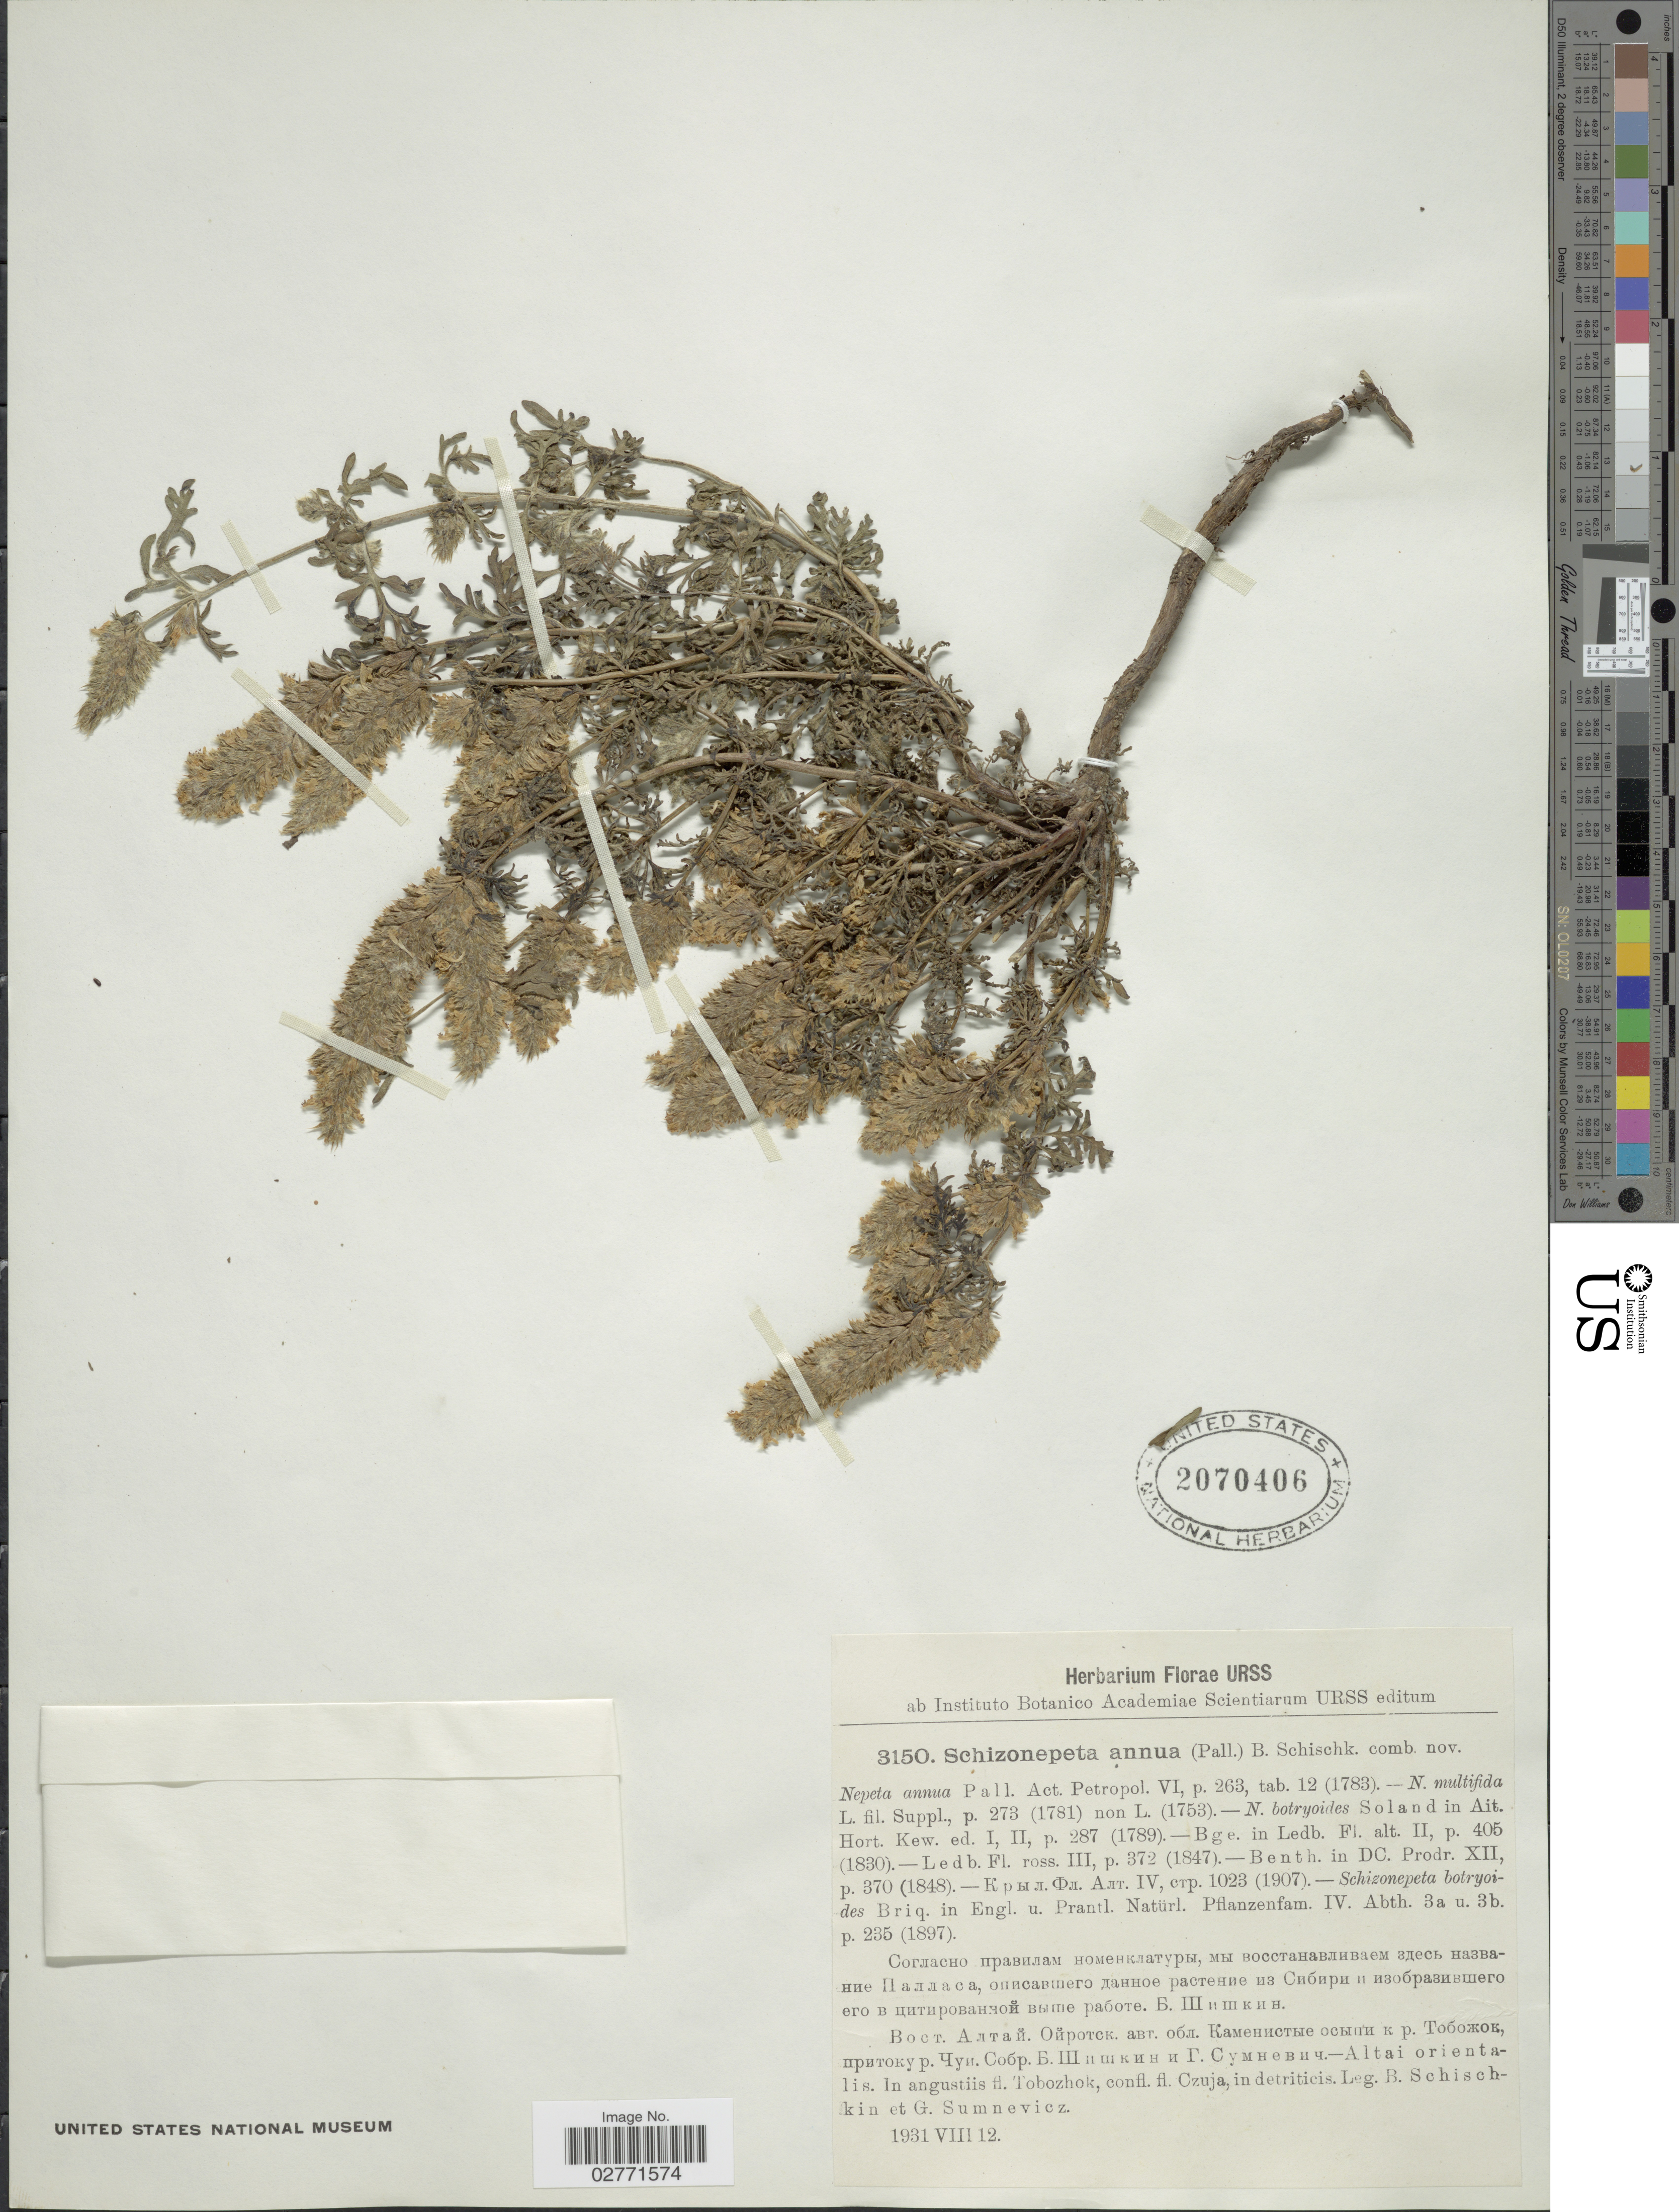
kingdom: Plantae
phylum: Tracheophyta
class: Magnoliopsida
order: Lamiales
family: Lamiaceae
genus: Schizonepeta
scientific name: Schizonepeta annua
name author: (Pall.) Schischk.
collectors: B. Schischkin & G. Sumnevich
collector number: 3150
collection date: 1931-08-12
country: Russian Federation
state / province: Altai Republic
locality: Altai orientalis. In angustiis fl. Tobozhok, confl.fl.Czuja, in detreiticis.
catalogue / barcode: US 2070406